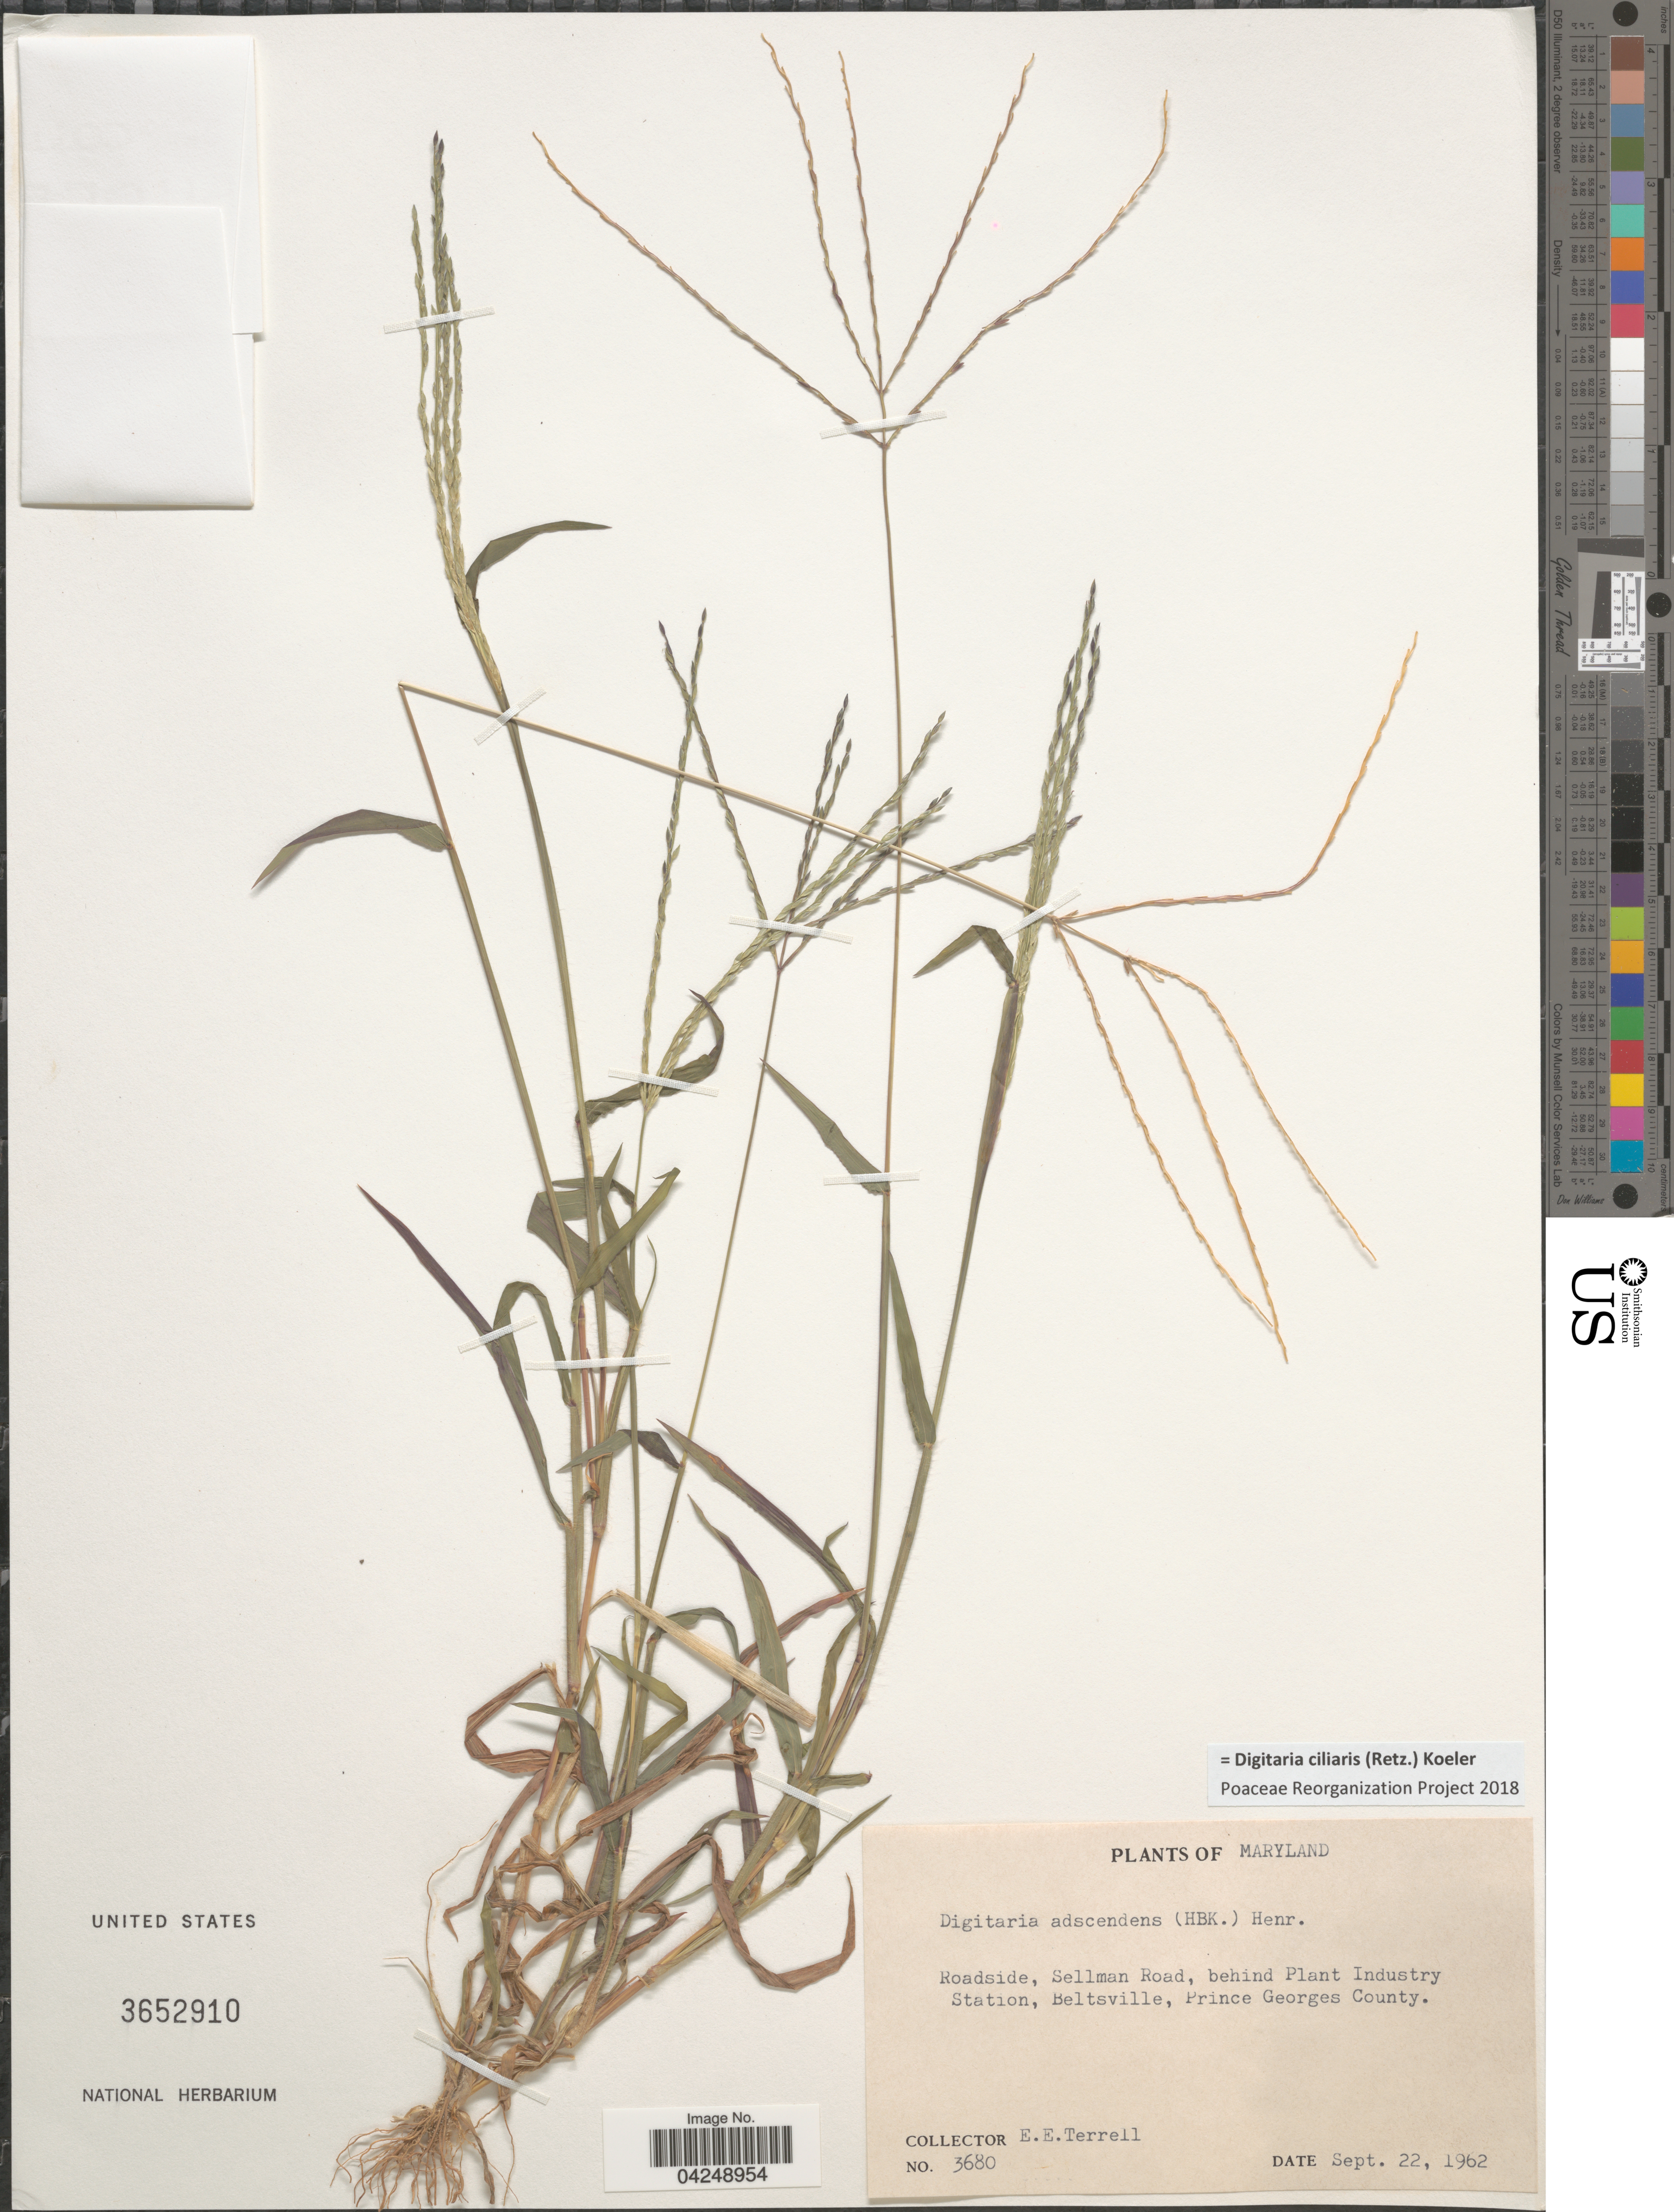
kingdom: Plantae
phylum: Tracheophyta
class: Liliopsida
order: Poales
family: Poaceae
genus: Digitaria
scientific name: Digitaria ciliaris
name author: (Retz.) Koeler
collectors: E. E. Terrell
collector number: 3680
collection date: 1962-09-22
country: United States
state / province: Maryland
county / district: Prince George's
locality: Roadside, Sellman Road, behind Plant Industry Station, Beltsville, Prince Georges County.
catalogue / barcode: US 3652910